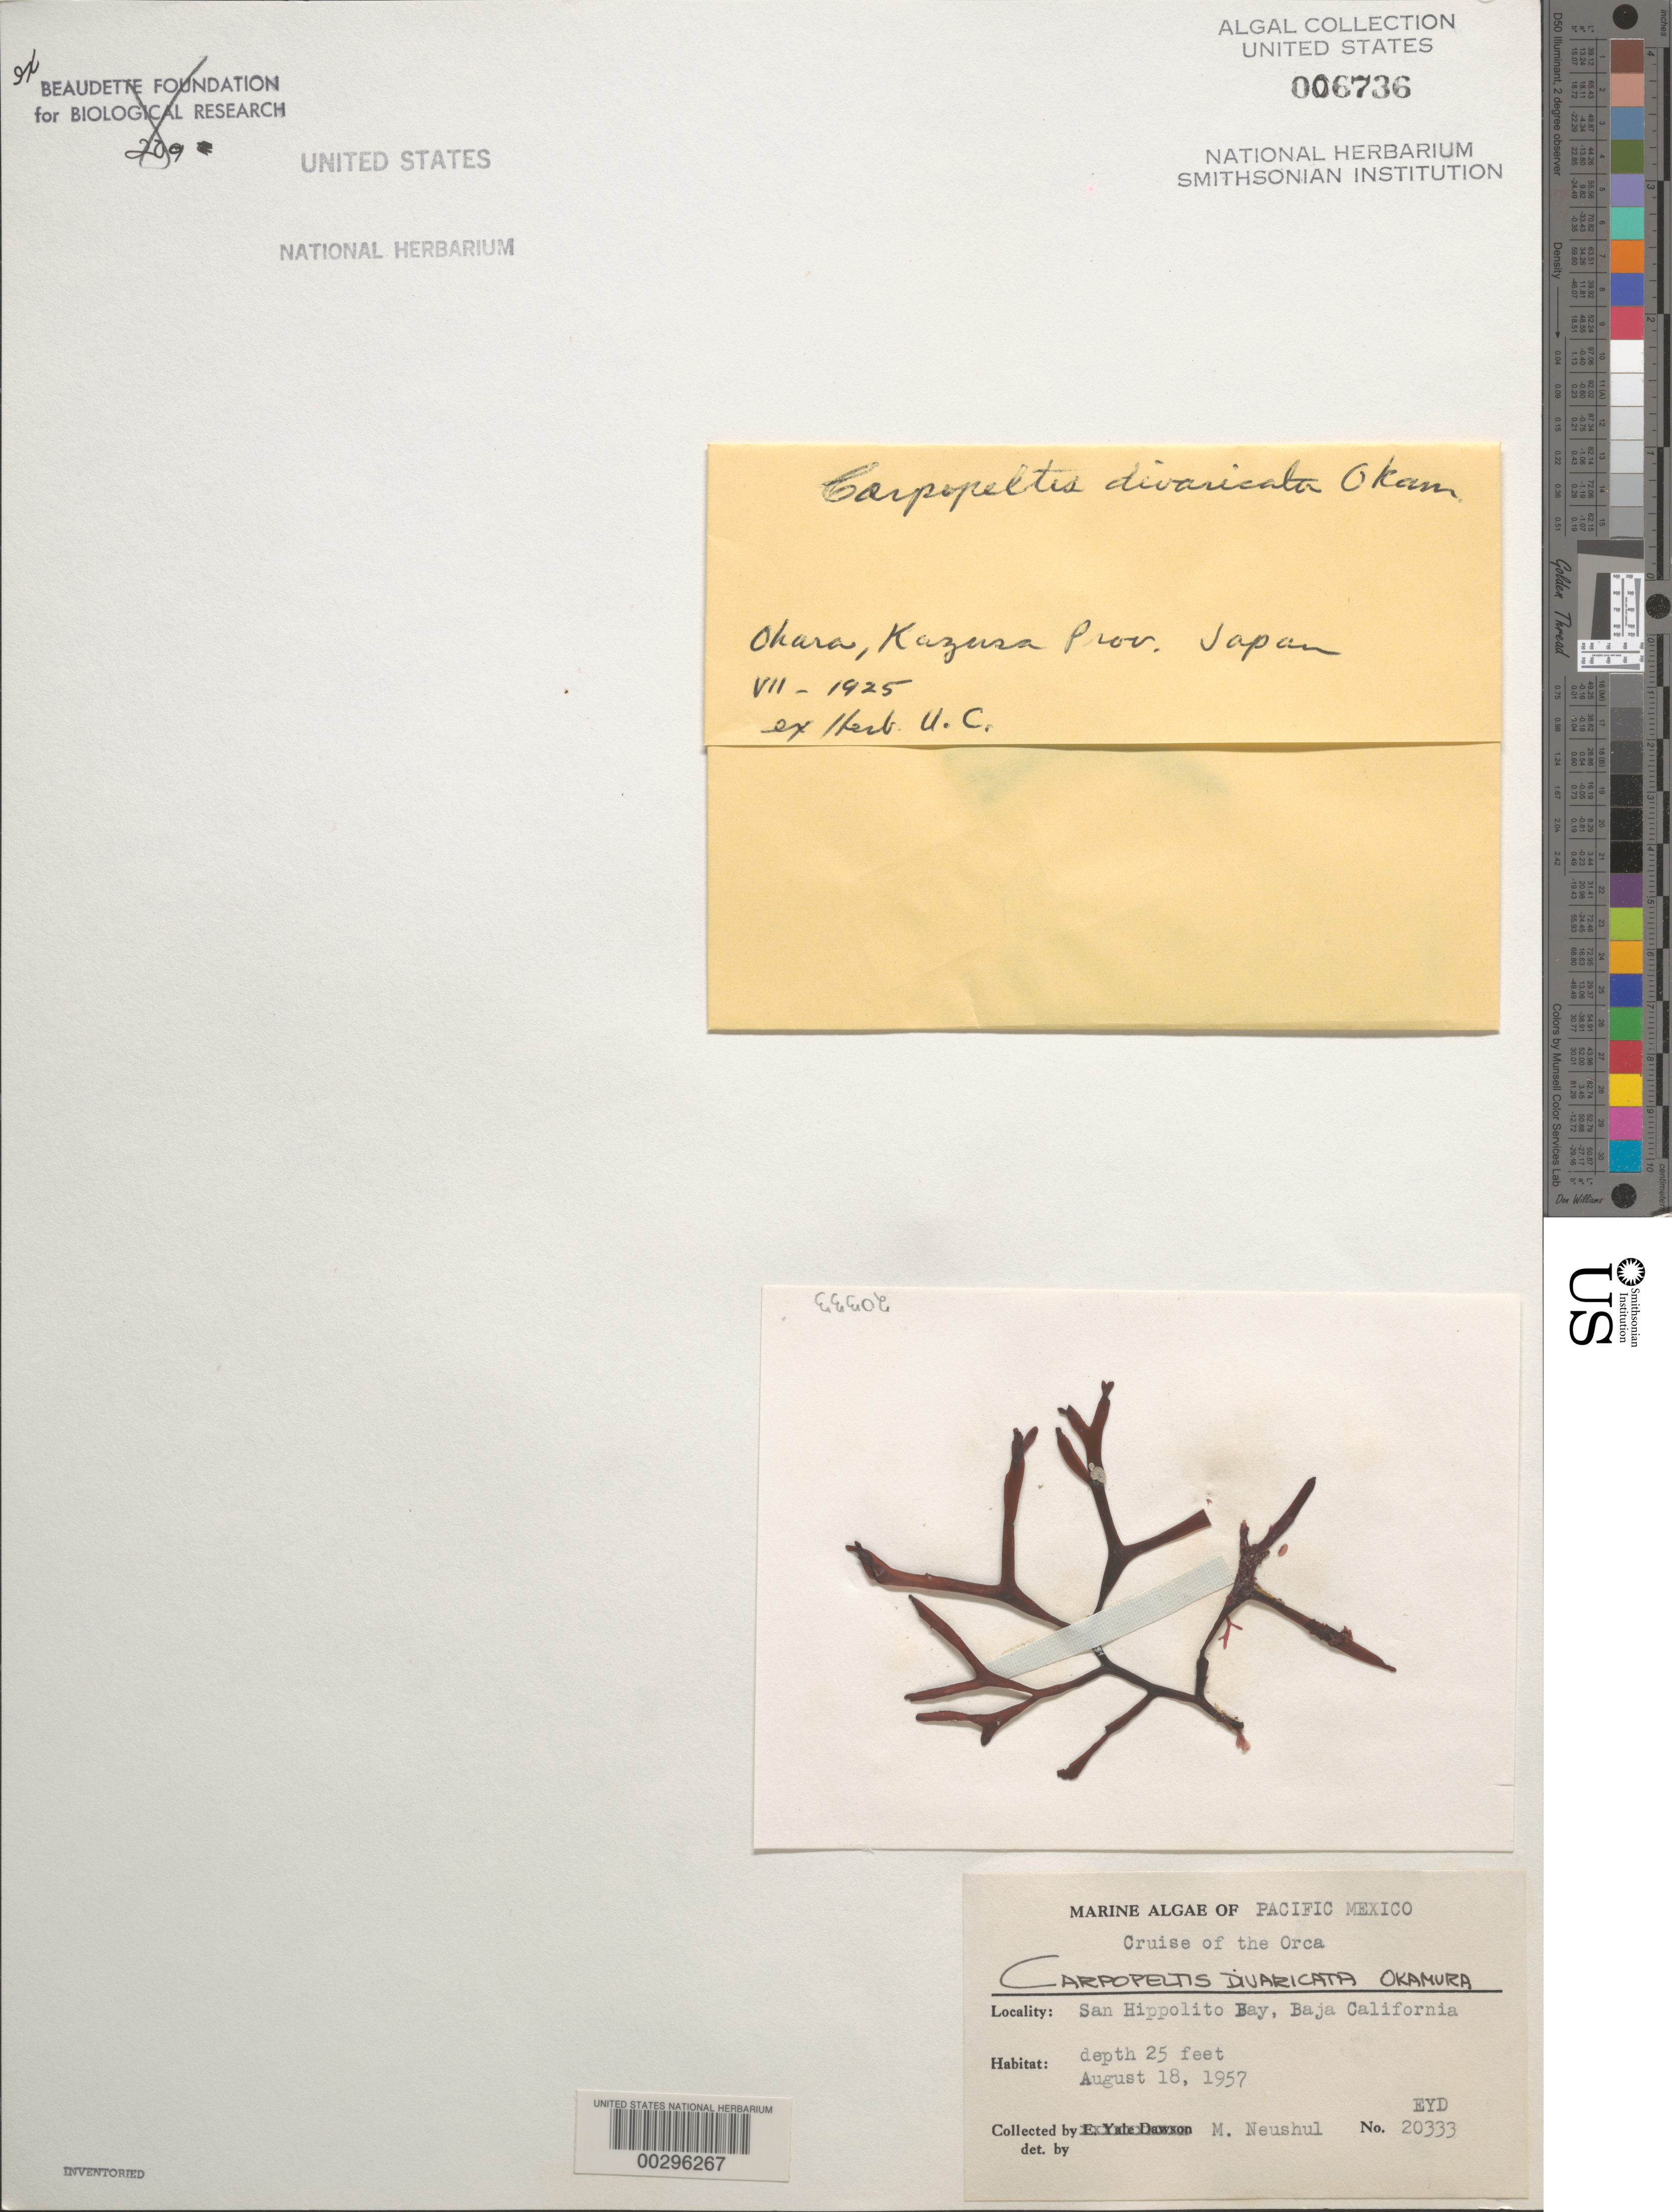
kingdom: Plantae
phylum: Rhodophyta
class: Florideophyceae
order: Halymeniales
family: Halymeniaceae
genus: Grateloupia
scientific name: Grateloupia chiangii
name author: S. Kawaguchi & H.W. Wang in H.W. Wang et al.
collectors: M. Neushul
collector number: EYD 20333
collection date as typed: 18 Aug 1957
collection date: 1957-08-18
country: Mexico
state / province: Baja California Sur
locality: Bahia San Hipolito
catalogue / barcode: US 6736